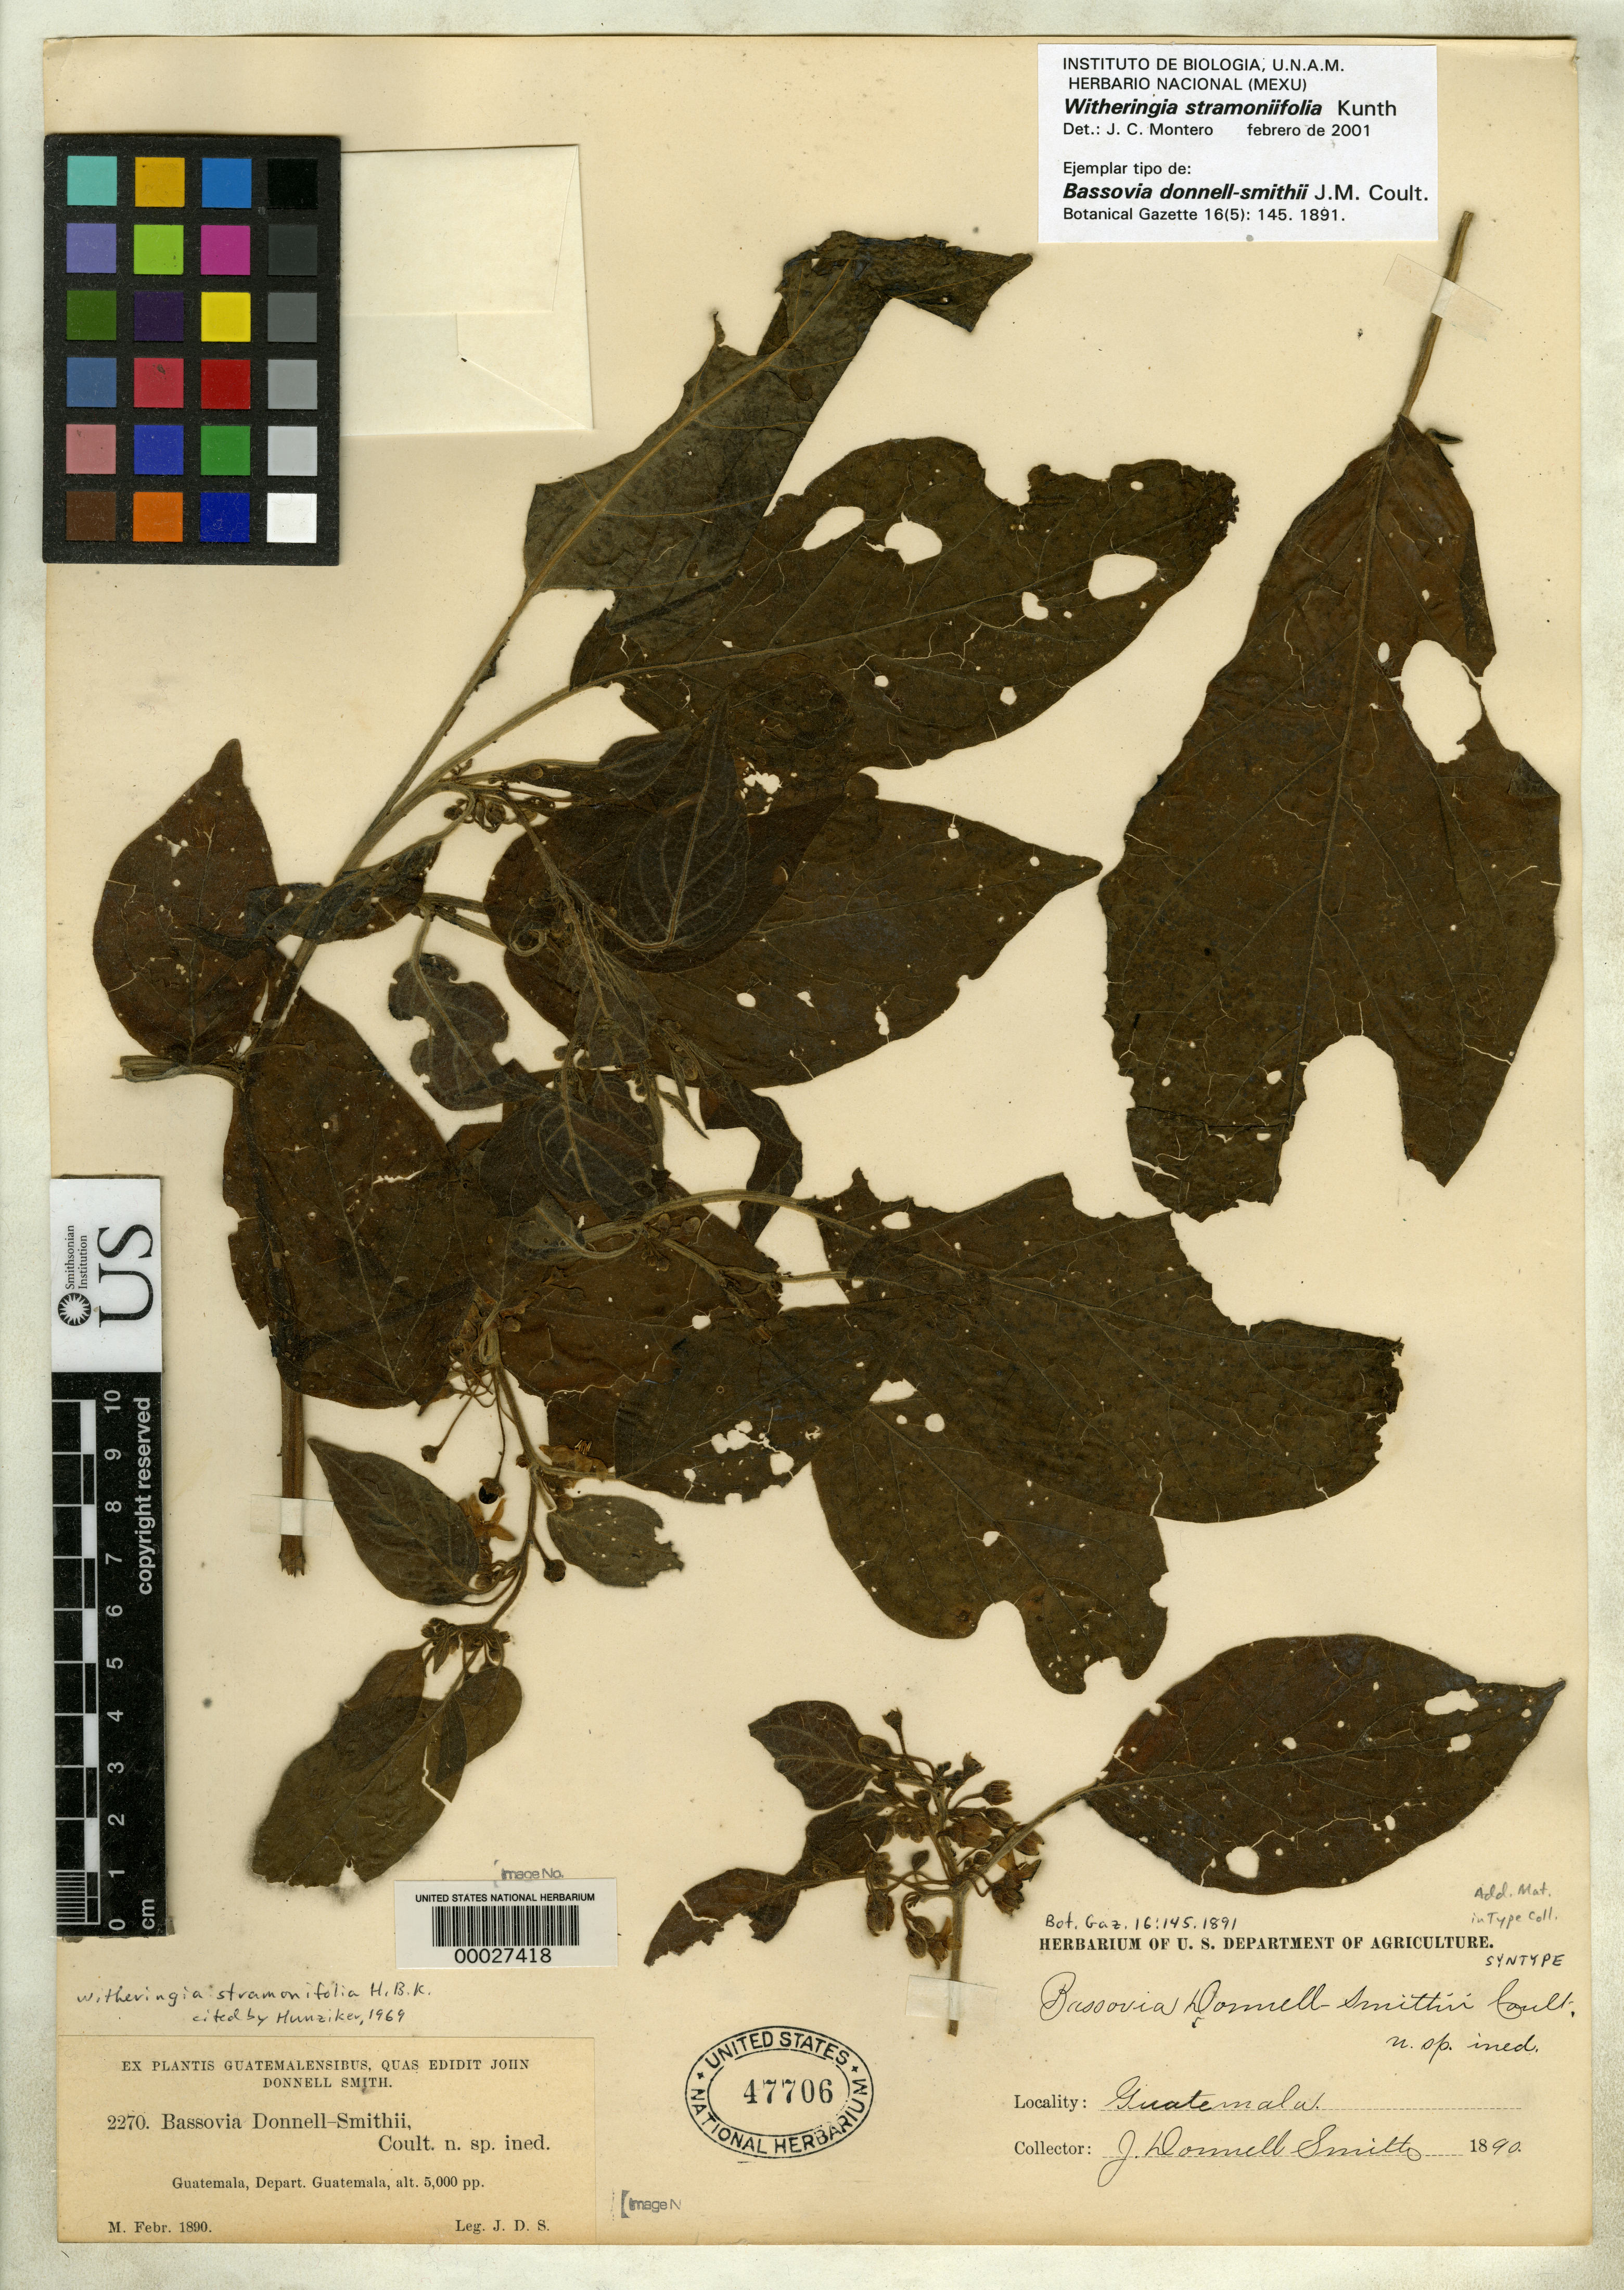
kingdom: Plantae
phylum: Tracheophyta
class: Magnoliopsida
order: Solanales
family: Solanaceae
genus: Bassovia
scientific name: Bassovia donnell-smithii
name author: J.M. Coult.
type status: Syntype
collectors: J. Donnell Smith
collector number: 2270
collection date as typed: Feb 1890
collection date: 1890-02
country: Guatemala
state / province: Guatemala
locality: Guatemala City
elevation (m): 1524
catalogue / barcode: US 47706